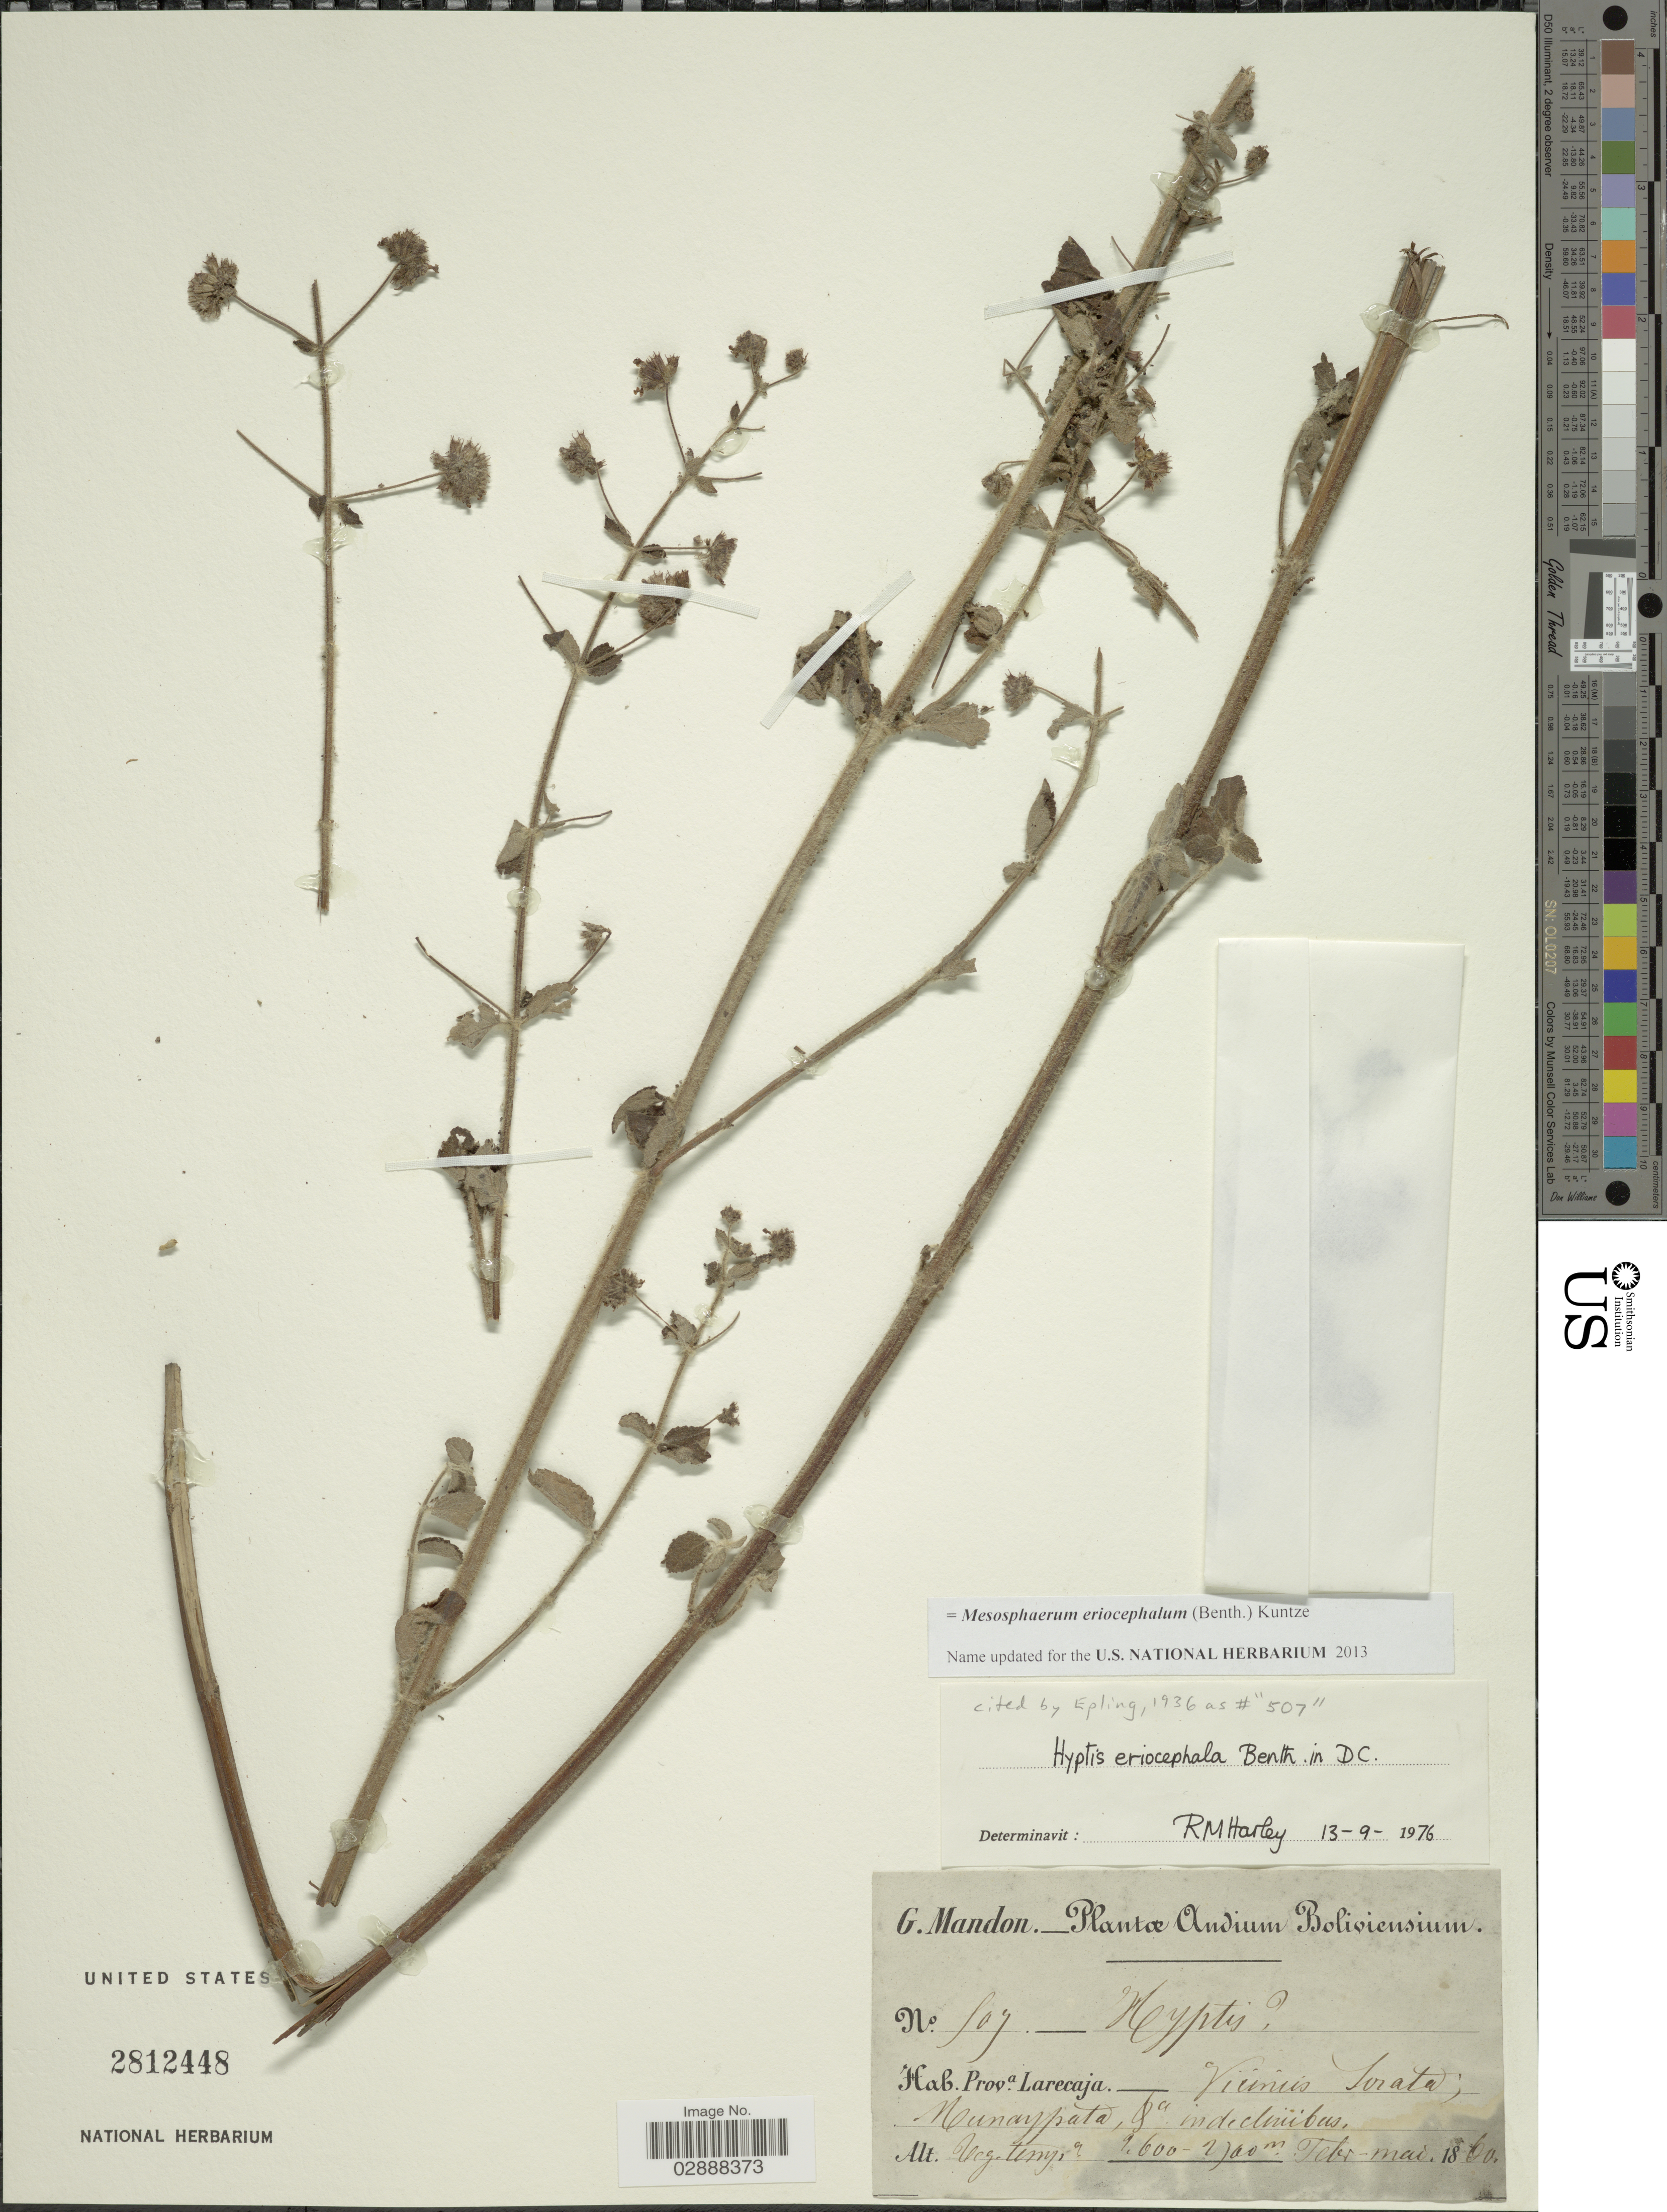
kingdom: Plantae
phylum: Tracheophyta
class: Magnoliopsida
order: Lamiales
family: Lamiaceae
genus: Mesosphaerum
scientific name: Mesosphaerum eriocephalum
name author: (Benth.) Kuntze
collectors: G. Mandon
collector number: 507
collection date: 1860-02/1860-05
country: Bolivia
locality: Prova. Larecaja. Vicinis Sorata; Munaypata.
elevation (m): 2600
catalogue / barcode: US 2812448